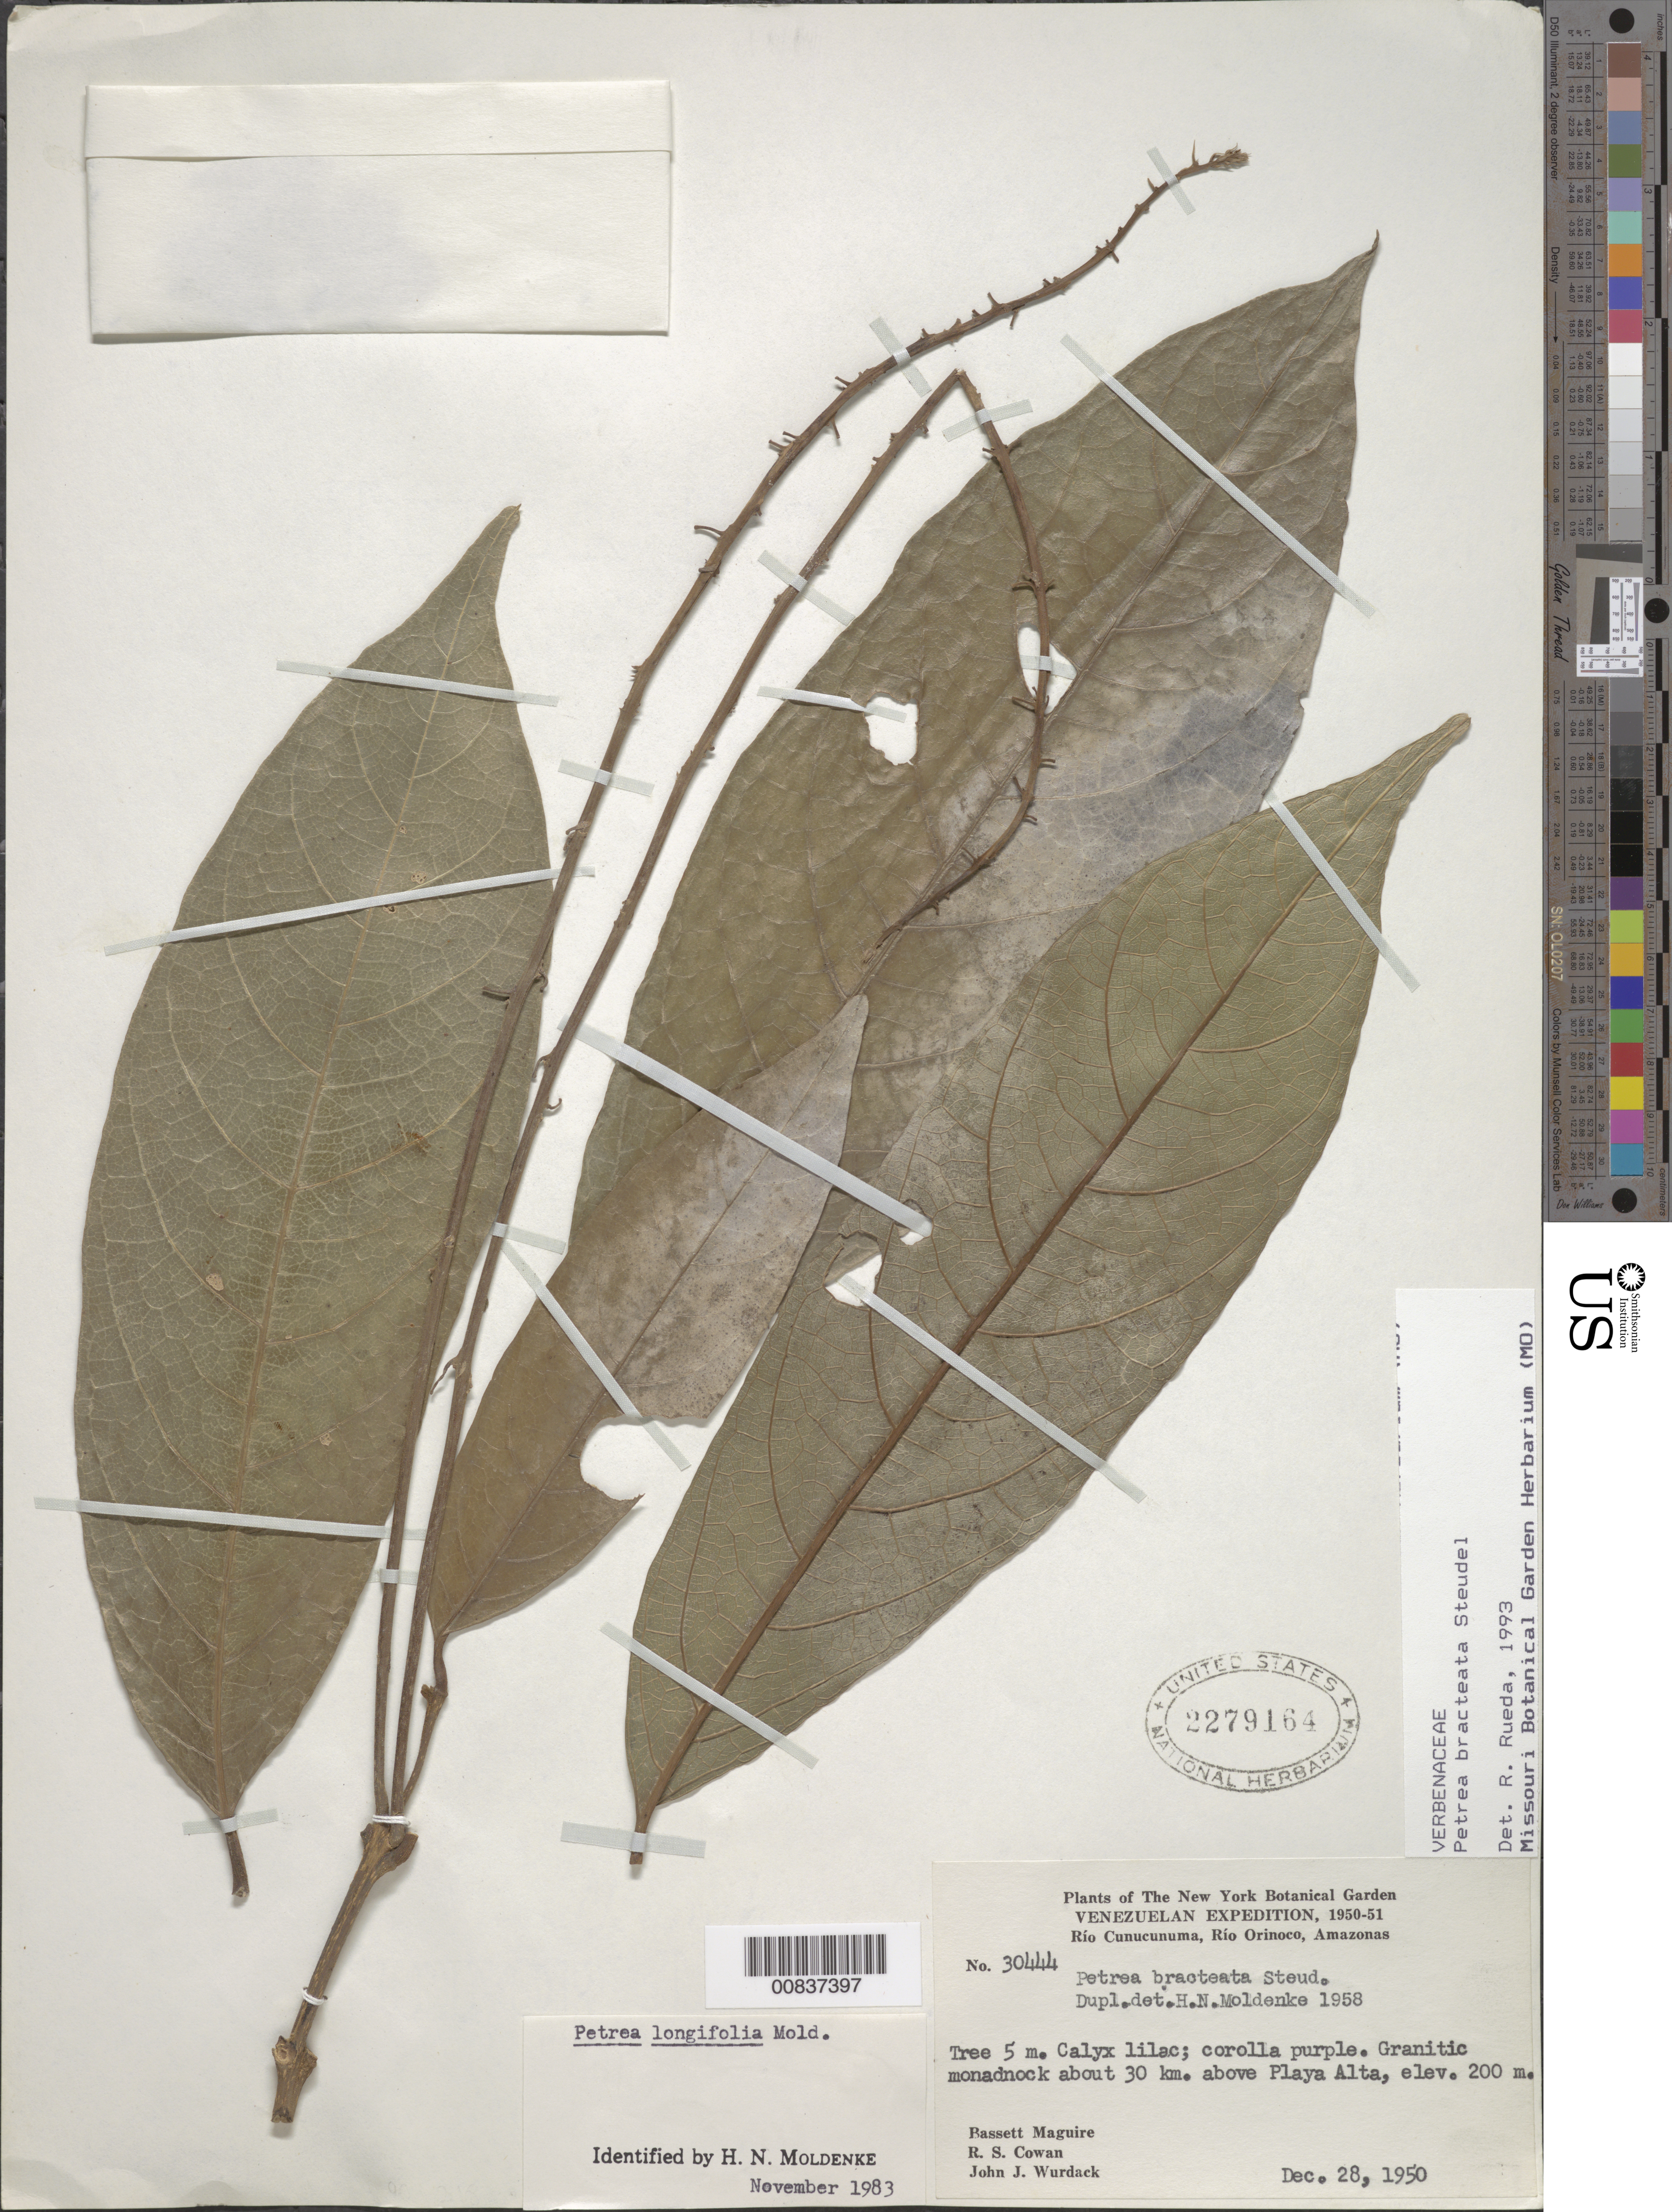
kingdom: Plantae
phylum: Tracheophyta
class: Magnoliopsida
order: Lamiales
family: Verbenaceae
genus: Petrea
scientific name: Petrea bracteata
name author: Steud.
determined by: Rueda, R. M.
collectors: B. Maguire, R. S. Cowan & J. J. Wurdack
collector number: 30444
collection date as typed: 28-Dec-50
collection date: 1950-12-28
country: Venezuela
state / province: Amazonas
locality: Playa Alta, 30 km above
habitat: Granitic monadnock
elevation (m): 200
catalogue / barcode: US 2279164